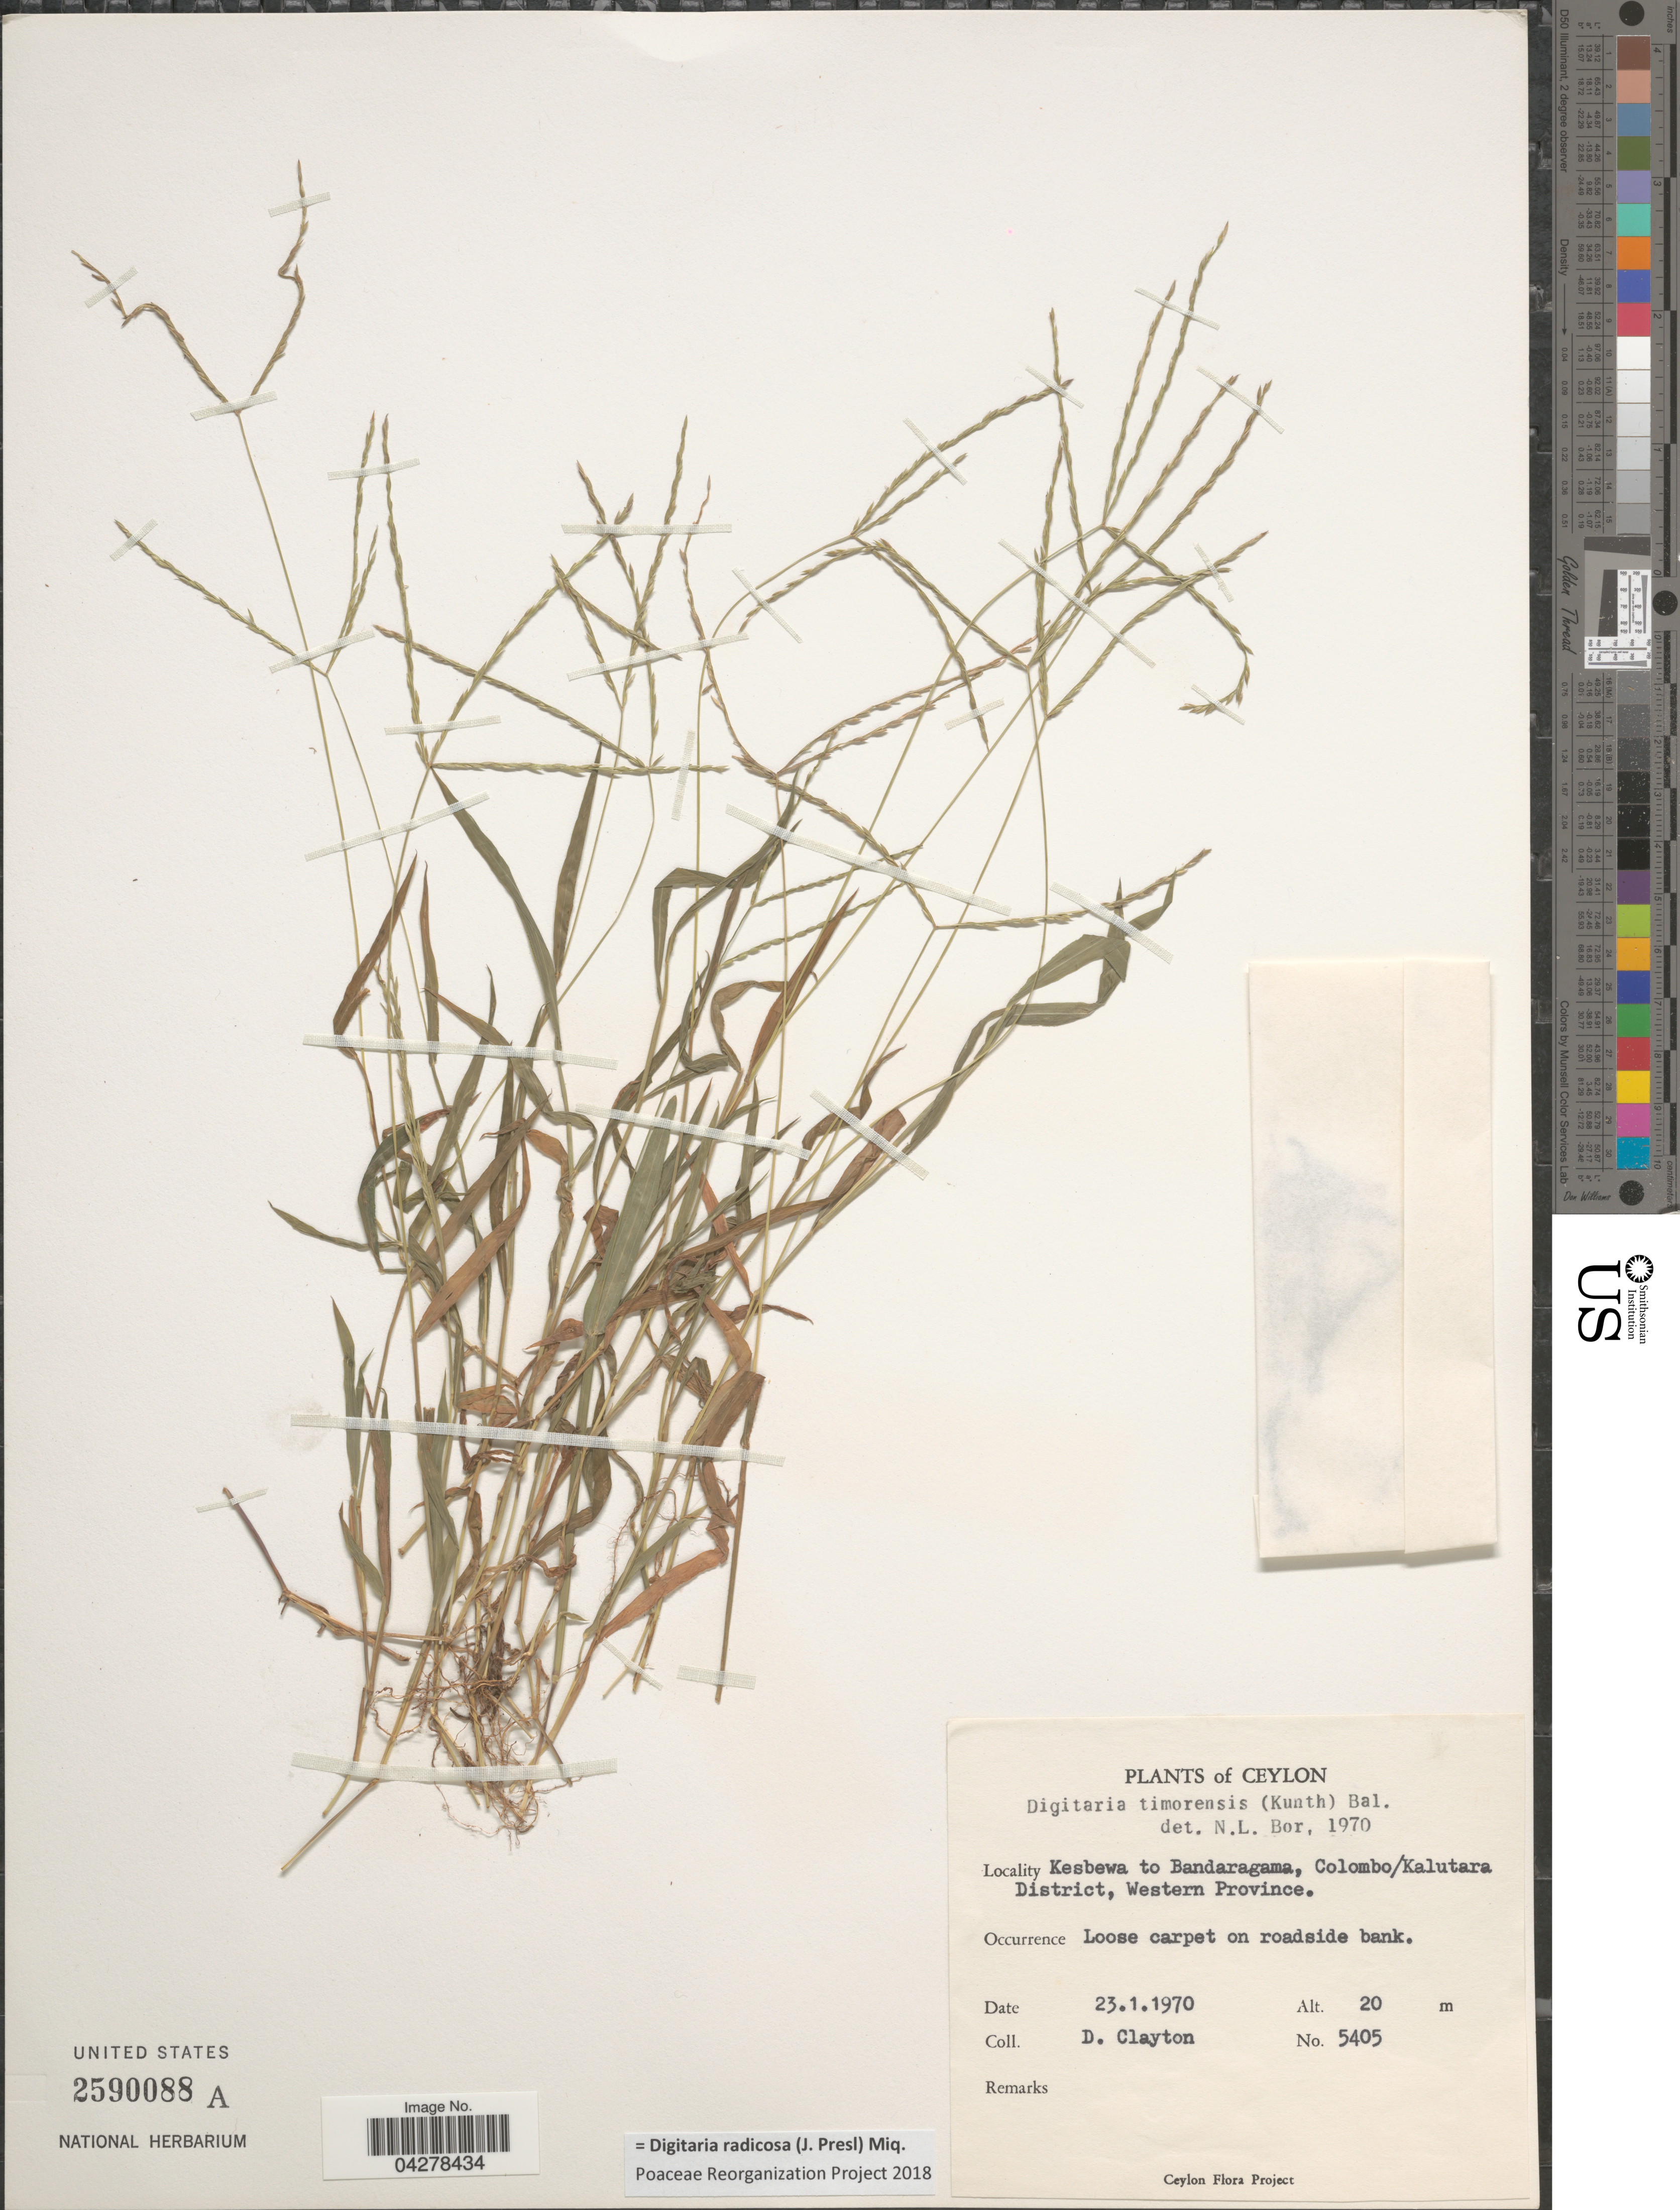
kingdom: Plantae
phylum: Tracheophyta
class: Liliopsida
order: Poales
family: Poaceae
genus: Digitaria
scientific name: Digitaria radicosa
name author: (J. Presl) Miq.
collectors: D. Clayton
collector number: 5405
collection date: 1970-01-23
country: Sri Lanka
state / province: Western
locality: Ceylon. Kesbewa to Bandaragama, Colombo/Kalutara District. Loose carpet on roadside bank.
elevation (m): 20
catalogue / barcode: US 2590088A